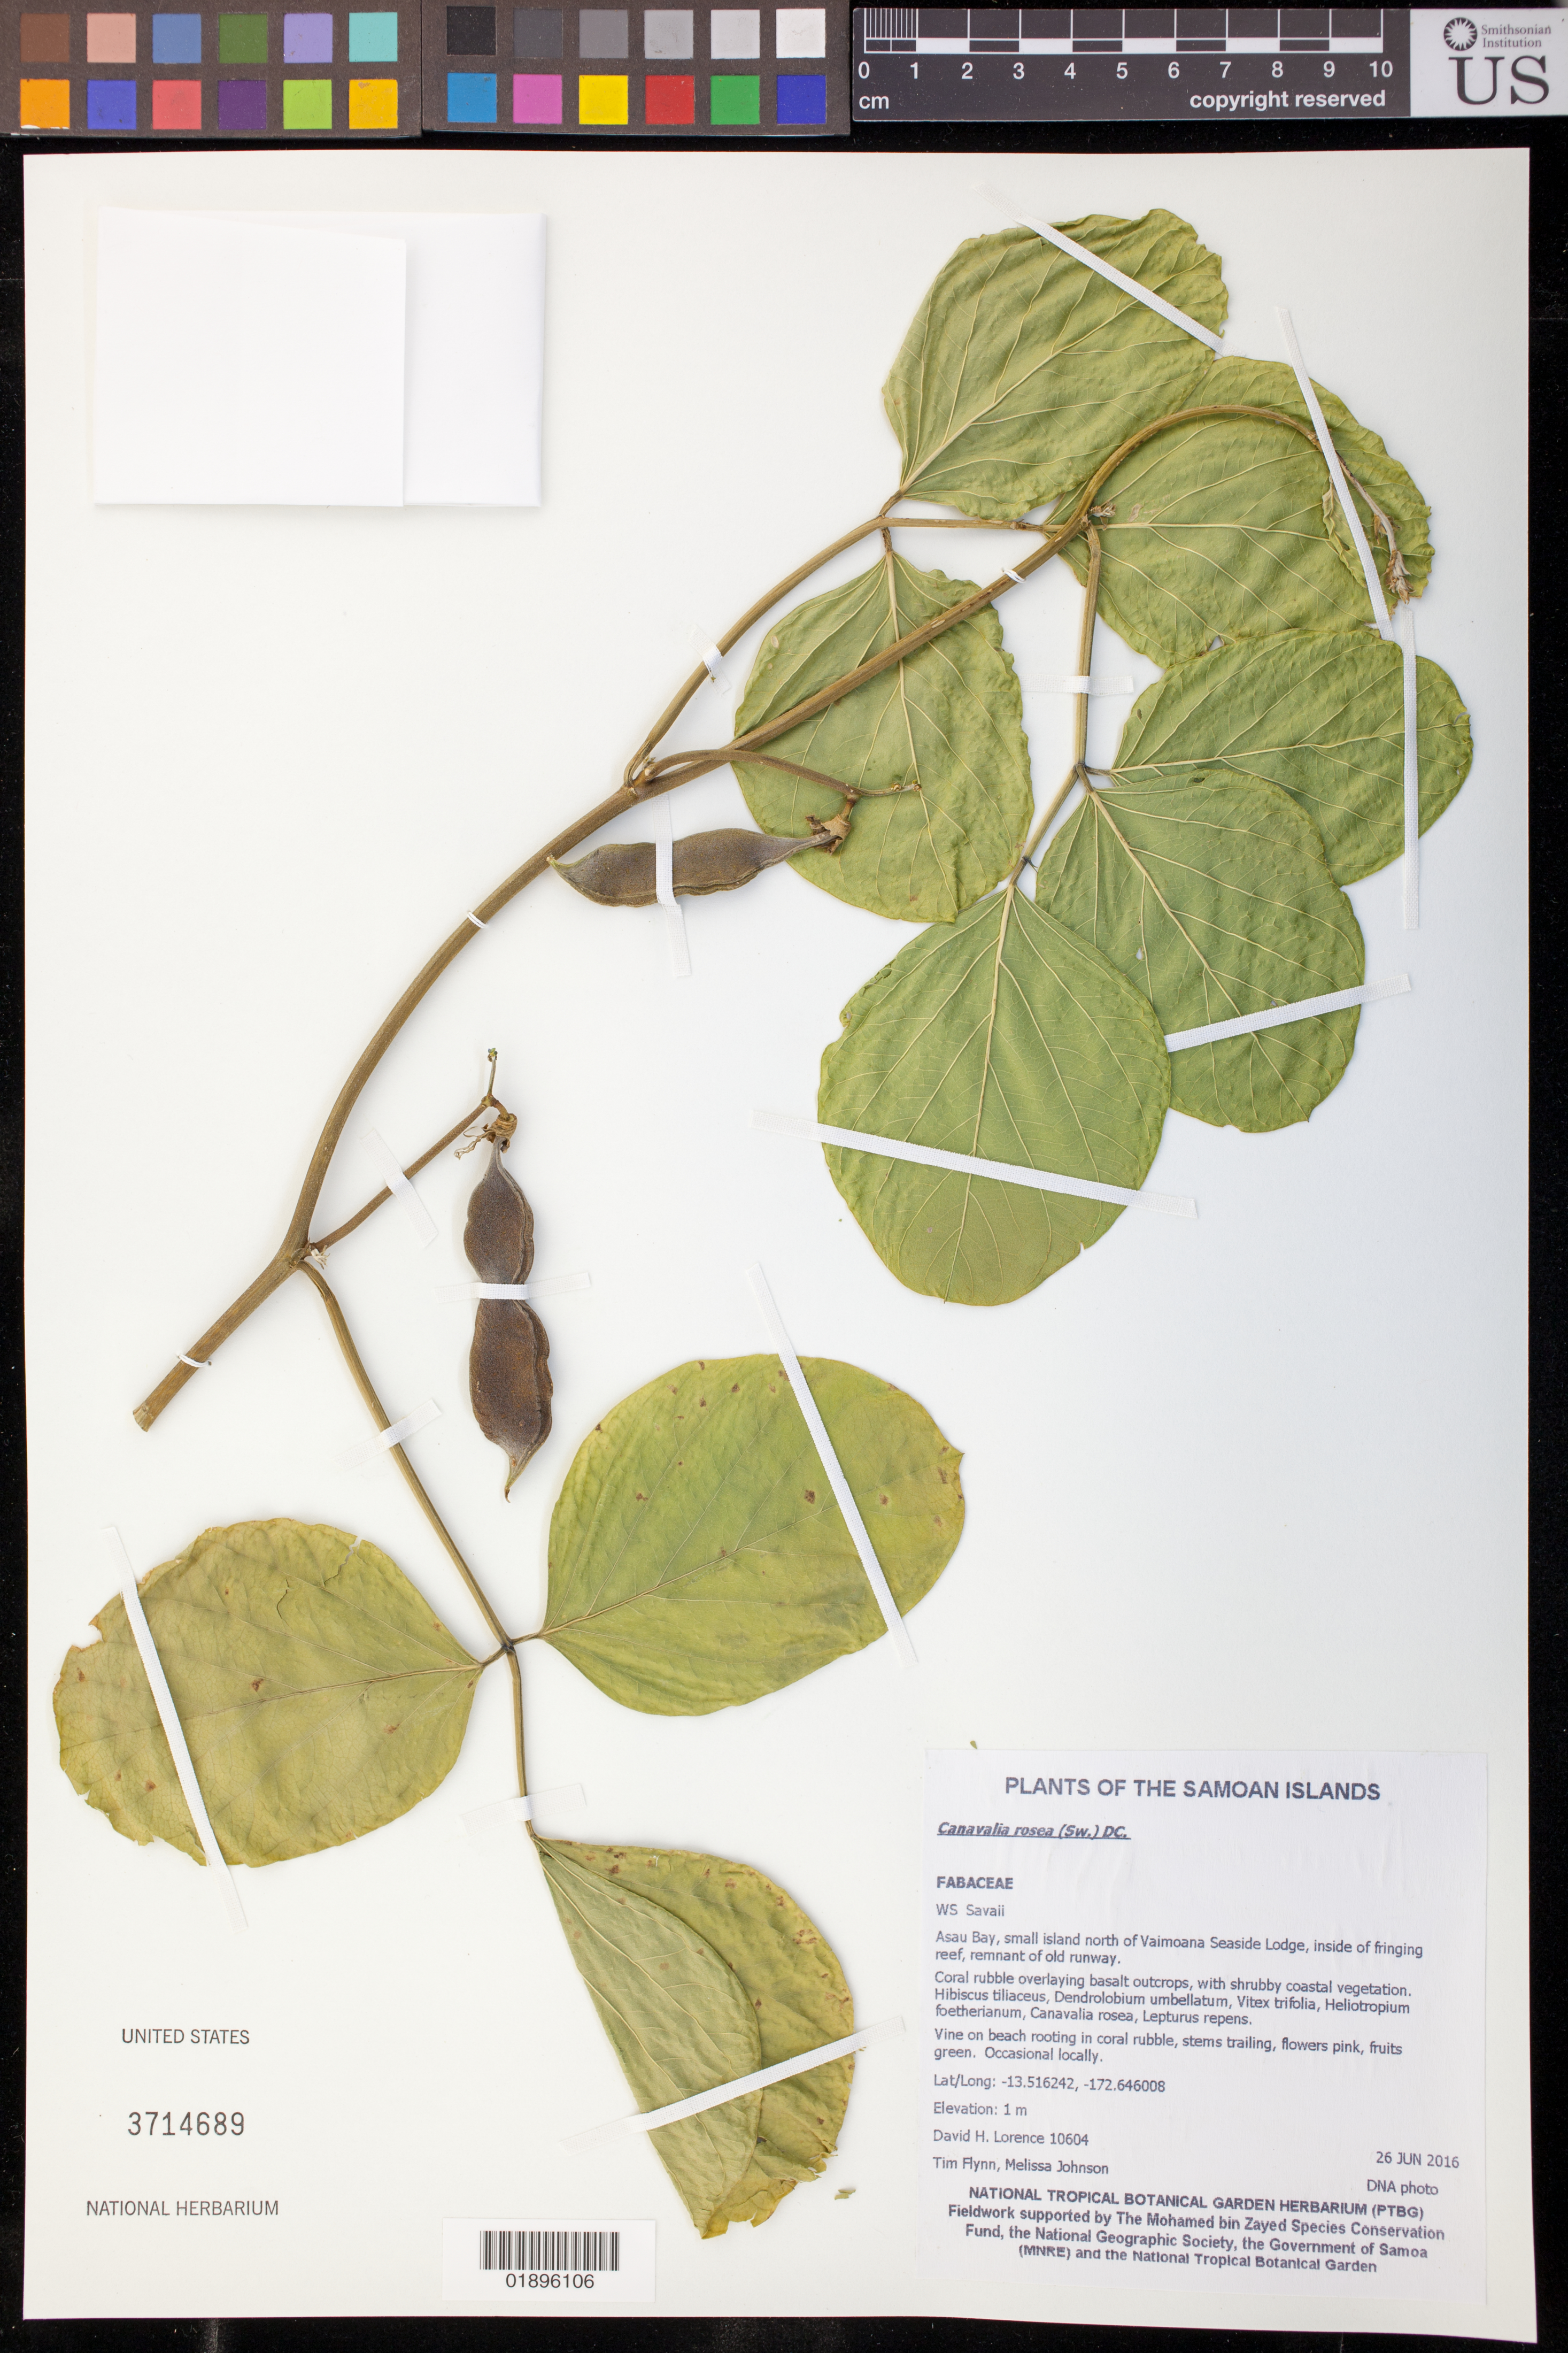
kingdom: Plantae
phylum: Tracheophyta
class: Magnoliopsida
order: Fabales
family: Fabaceae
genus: Canavalia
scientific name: Canavalia rosea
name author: (Sw.) DC.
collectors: D. Lorence, T. W. Flynn & M. Johnson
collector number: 10604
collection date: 2016-06-26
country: Samoa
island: Savai'i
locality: Asau Bay, small island north of Vaimoana Seaside Lodge, inside of fringing reef, remnant of old runway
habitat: Shrubby coastal vegetation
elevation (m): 1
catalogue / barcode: US 3714689